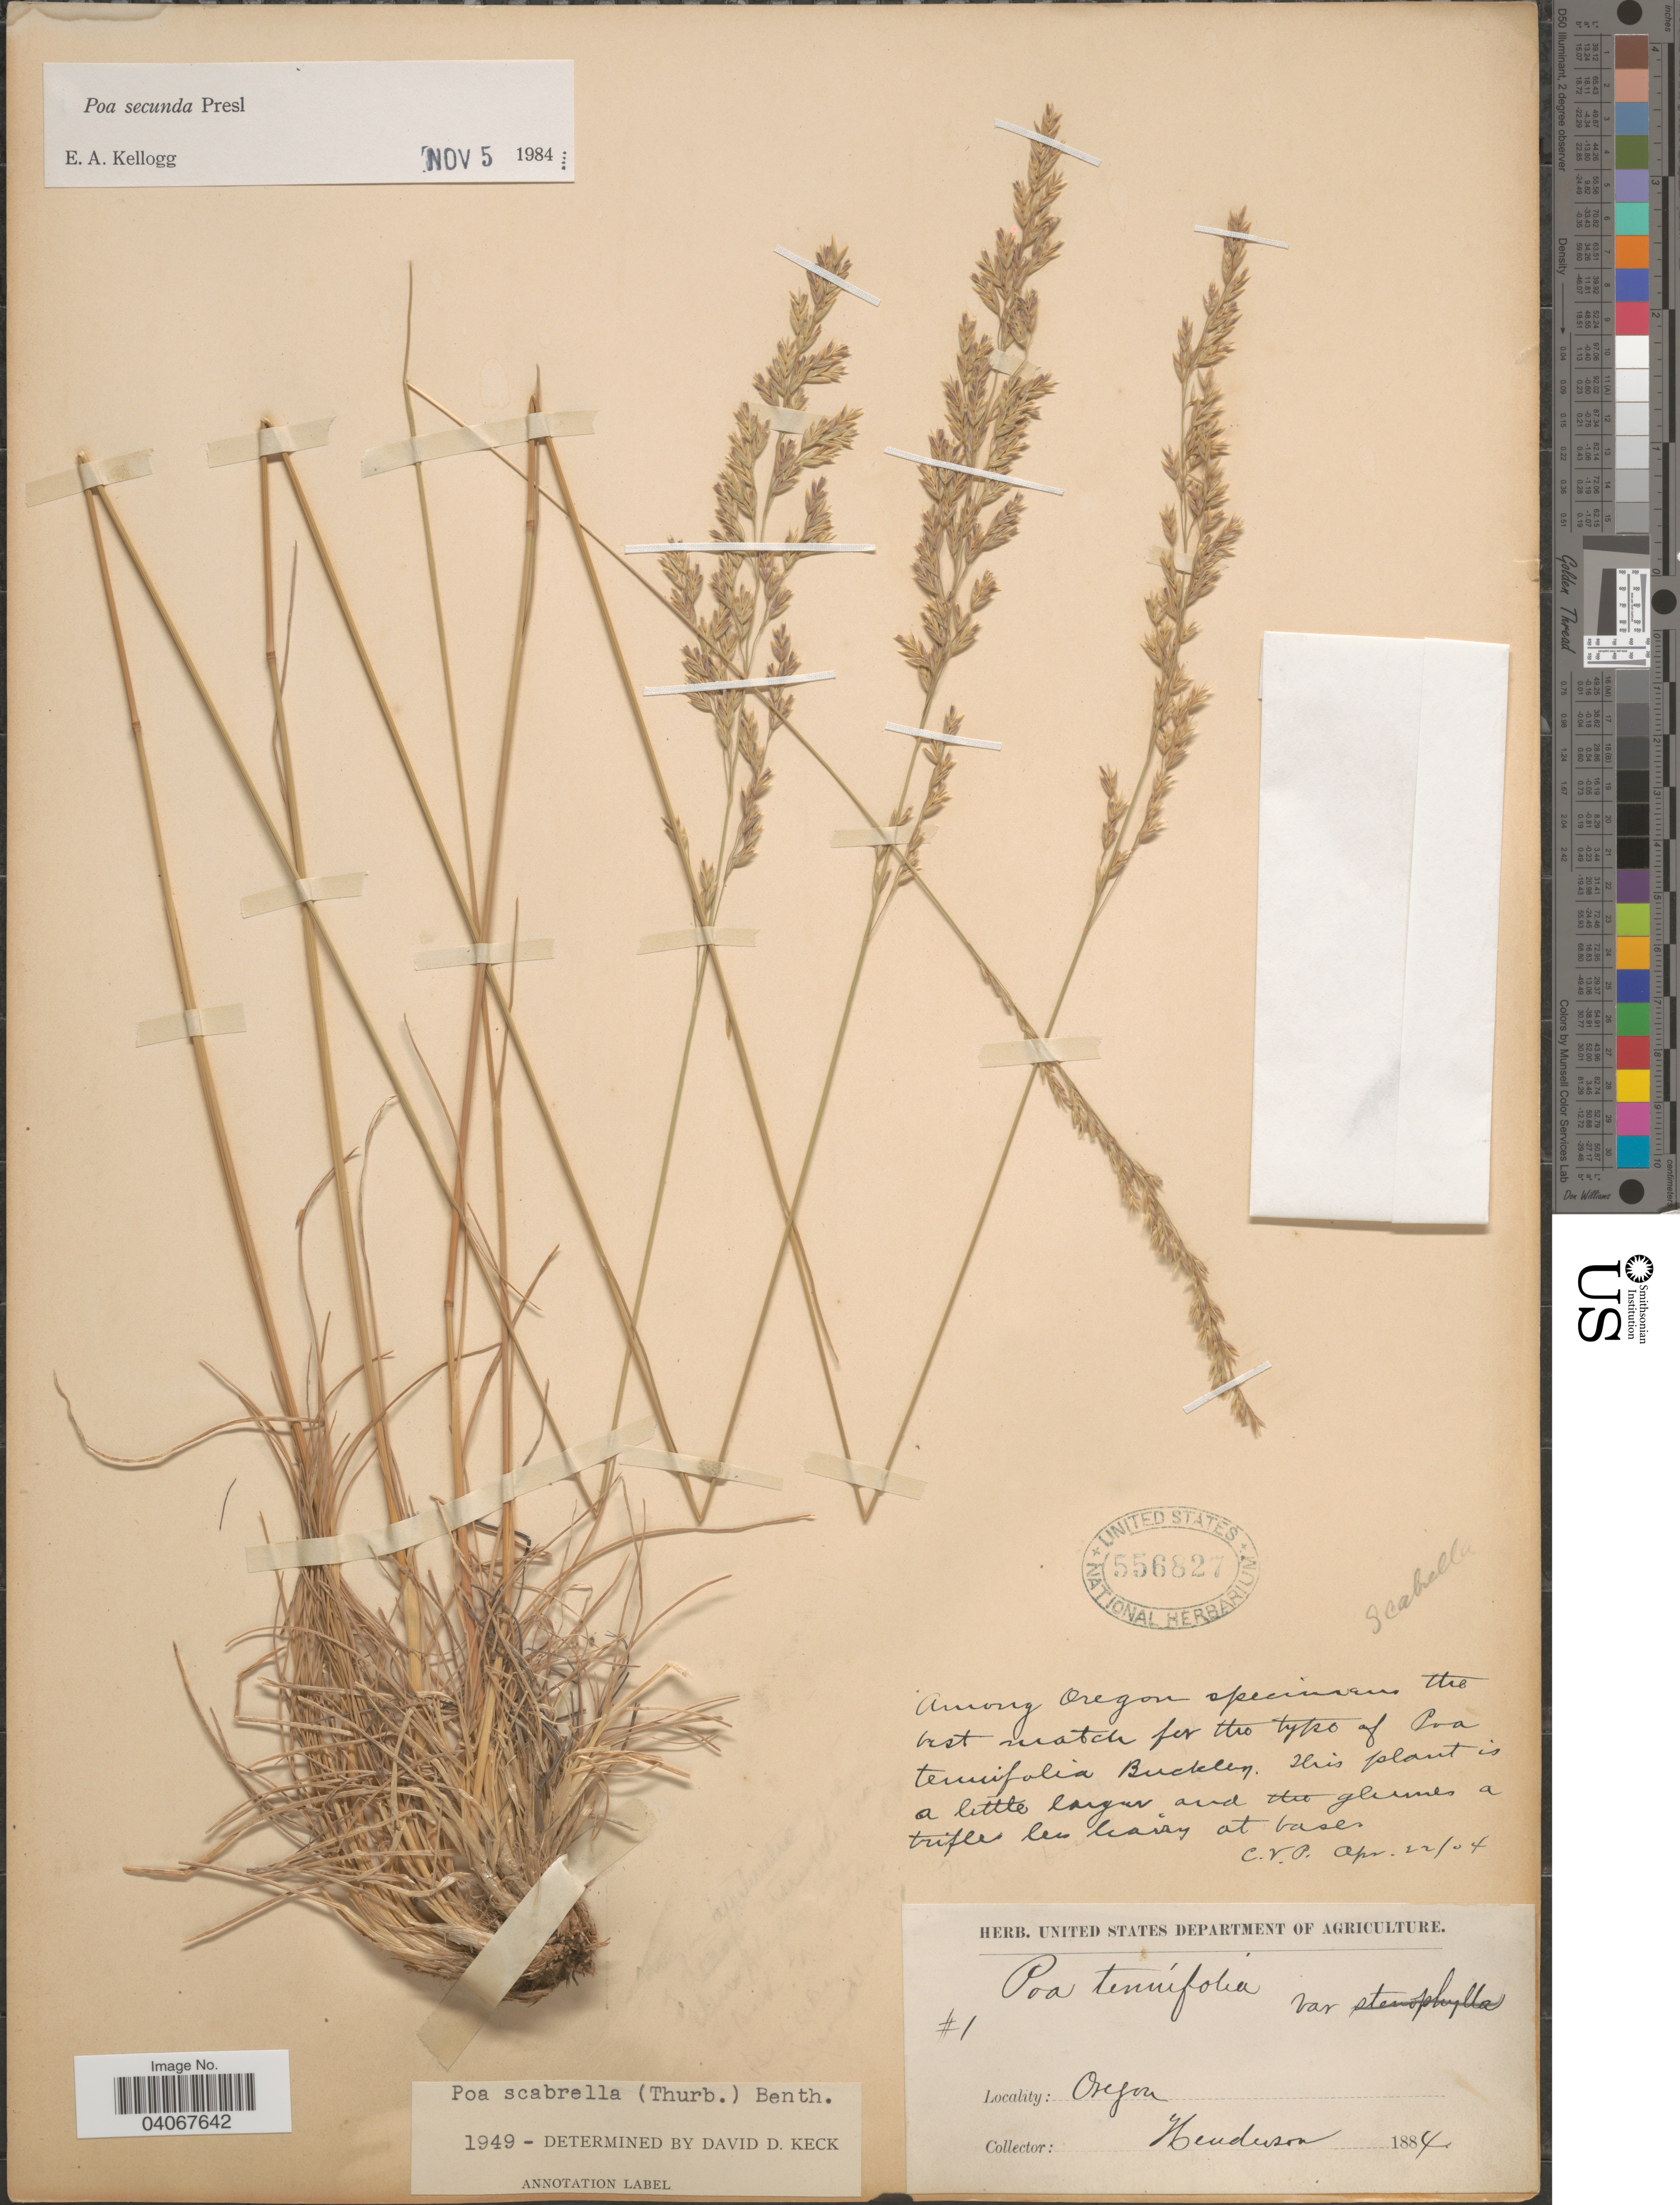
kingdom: Plantae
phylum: Tracheophyta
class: Liliopsida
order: Poales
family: Poaceae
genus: Poa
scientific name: Poa secunda subsp. secunda var. secunda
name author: J. Presl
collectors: -. Henderson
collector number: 1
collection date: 1884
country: United States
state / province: Oregon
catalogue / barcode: US 556827